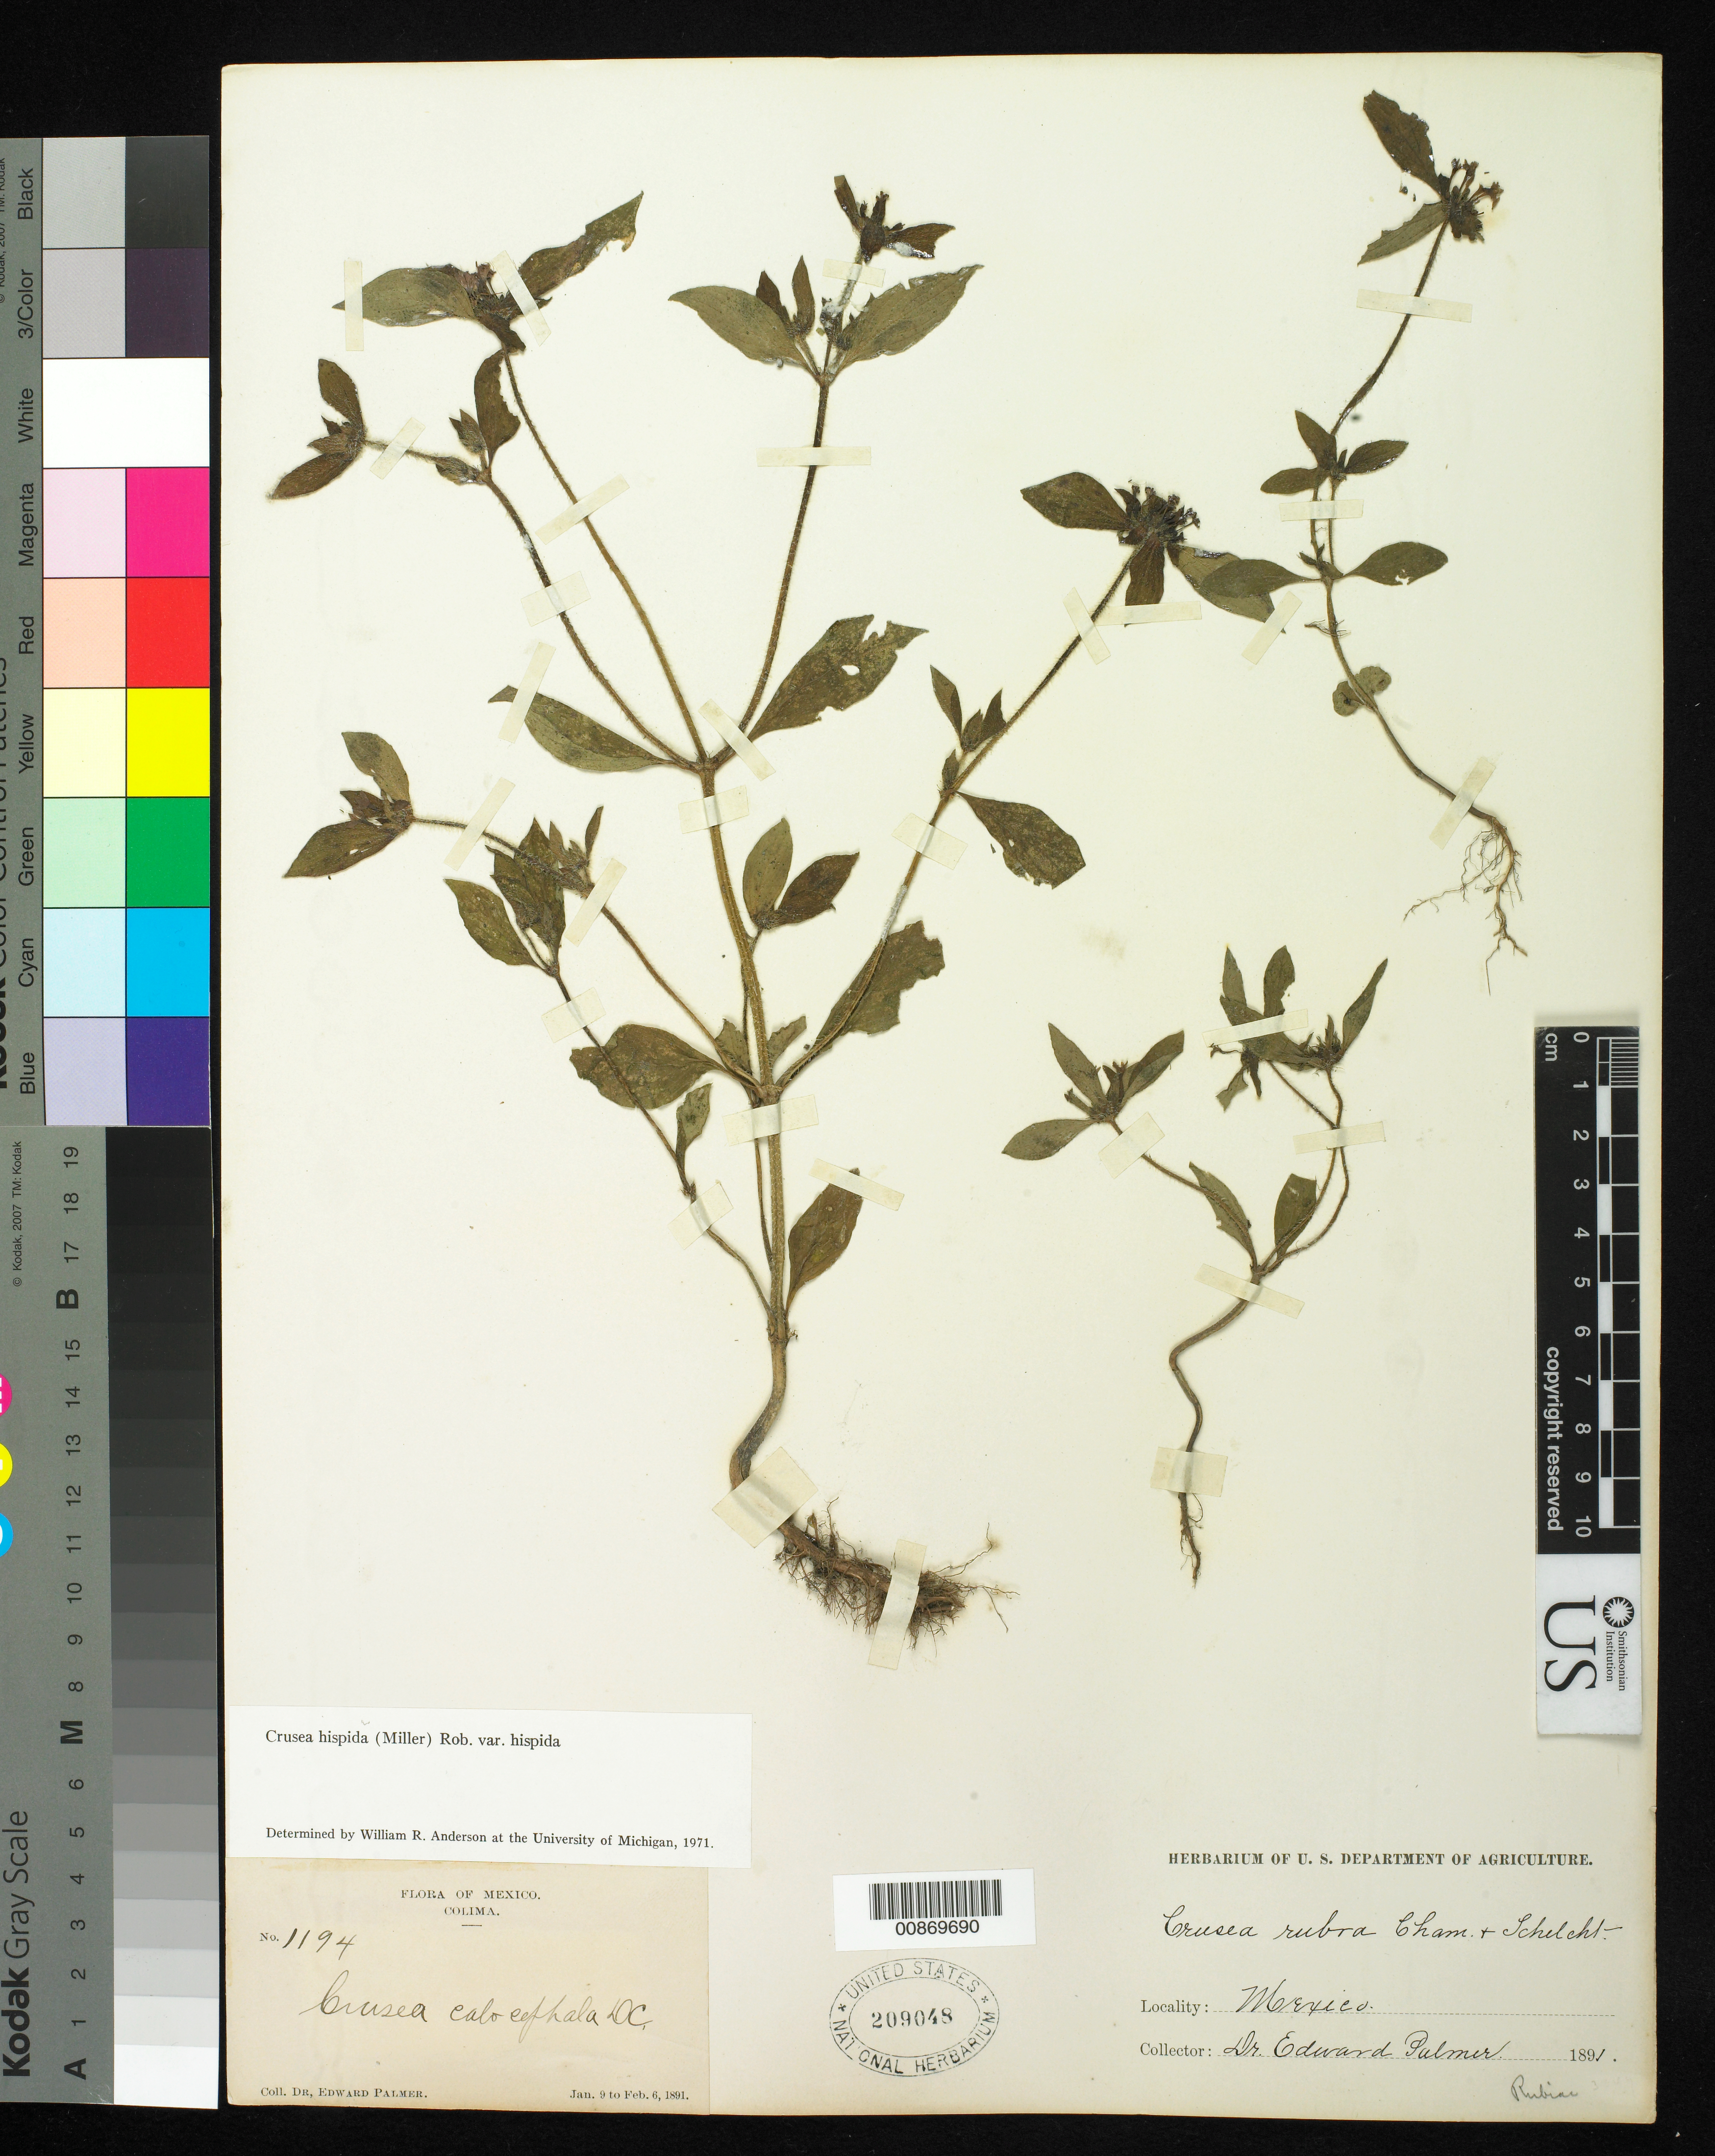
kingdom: Plantae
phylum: Tracheophyta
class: Magnoliopsida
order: Gentianales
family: Rubiaceae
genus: Crusea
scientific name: Crusea hispida var. hispida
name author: (Mill.) B.L. Rob.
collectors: E. Palmer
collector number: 1194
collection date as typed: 09 Jan 1891 to 06 Feb 1891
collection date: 1891-01-09/1891-02-06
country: Mexico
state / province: Colima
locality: Colima.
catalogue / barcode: US 209048